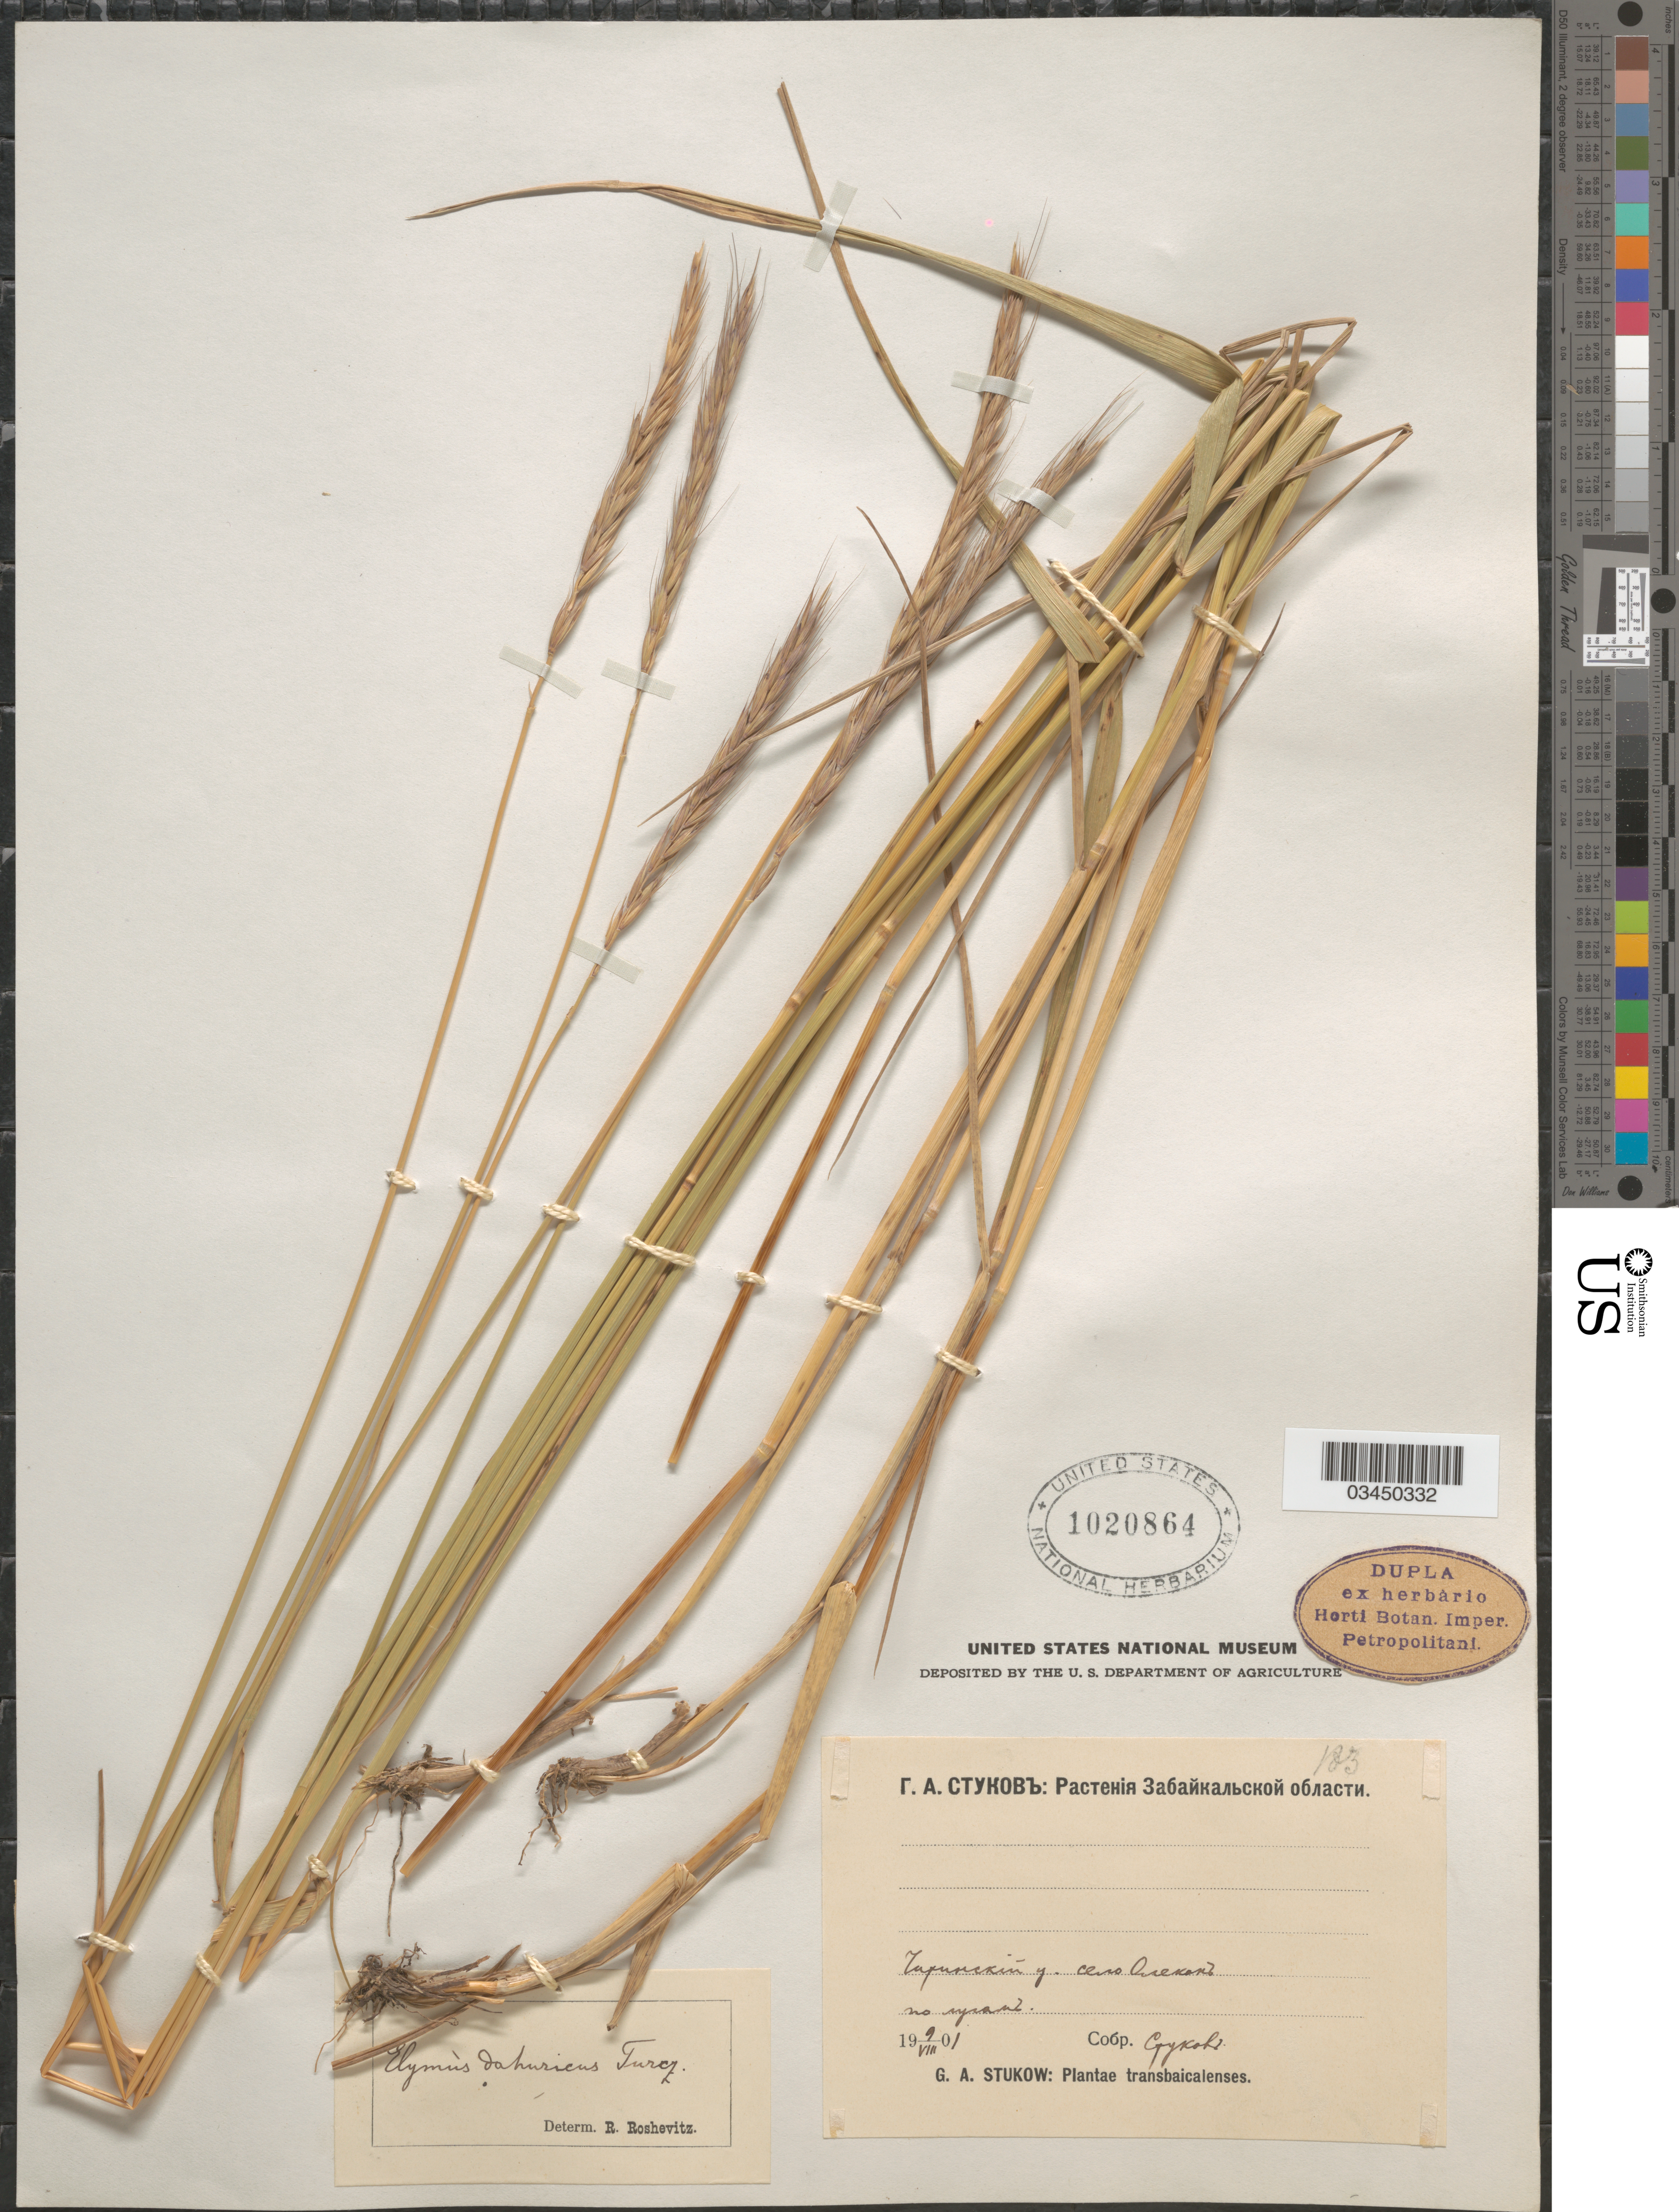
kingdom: Plantae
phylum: Tracheophyta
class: Liliopsida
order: Poales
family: Poaceae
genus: Elymus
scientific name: Elymus dahuricus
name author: Turcz. ex Griseb.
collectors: G. Stukow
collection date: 1901-08-09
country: Russian Federation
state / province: Zabaykalsky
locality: Near Olekan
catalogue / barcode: US 1020864